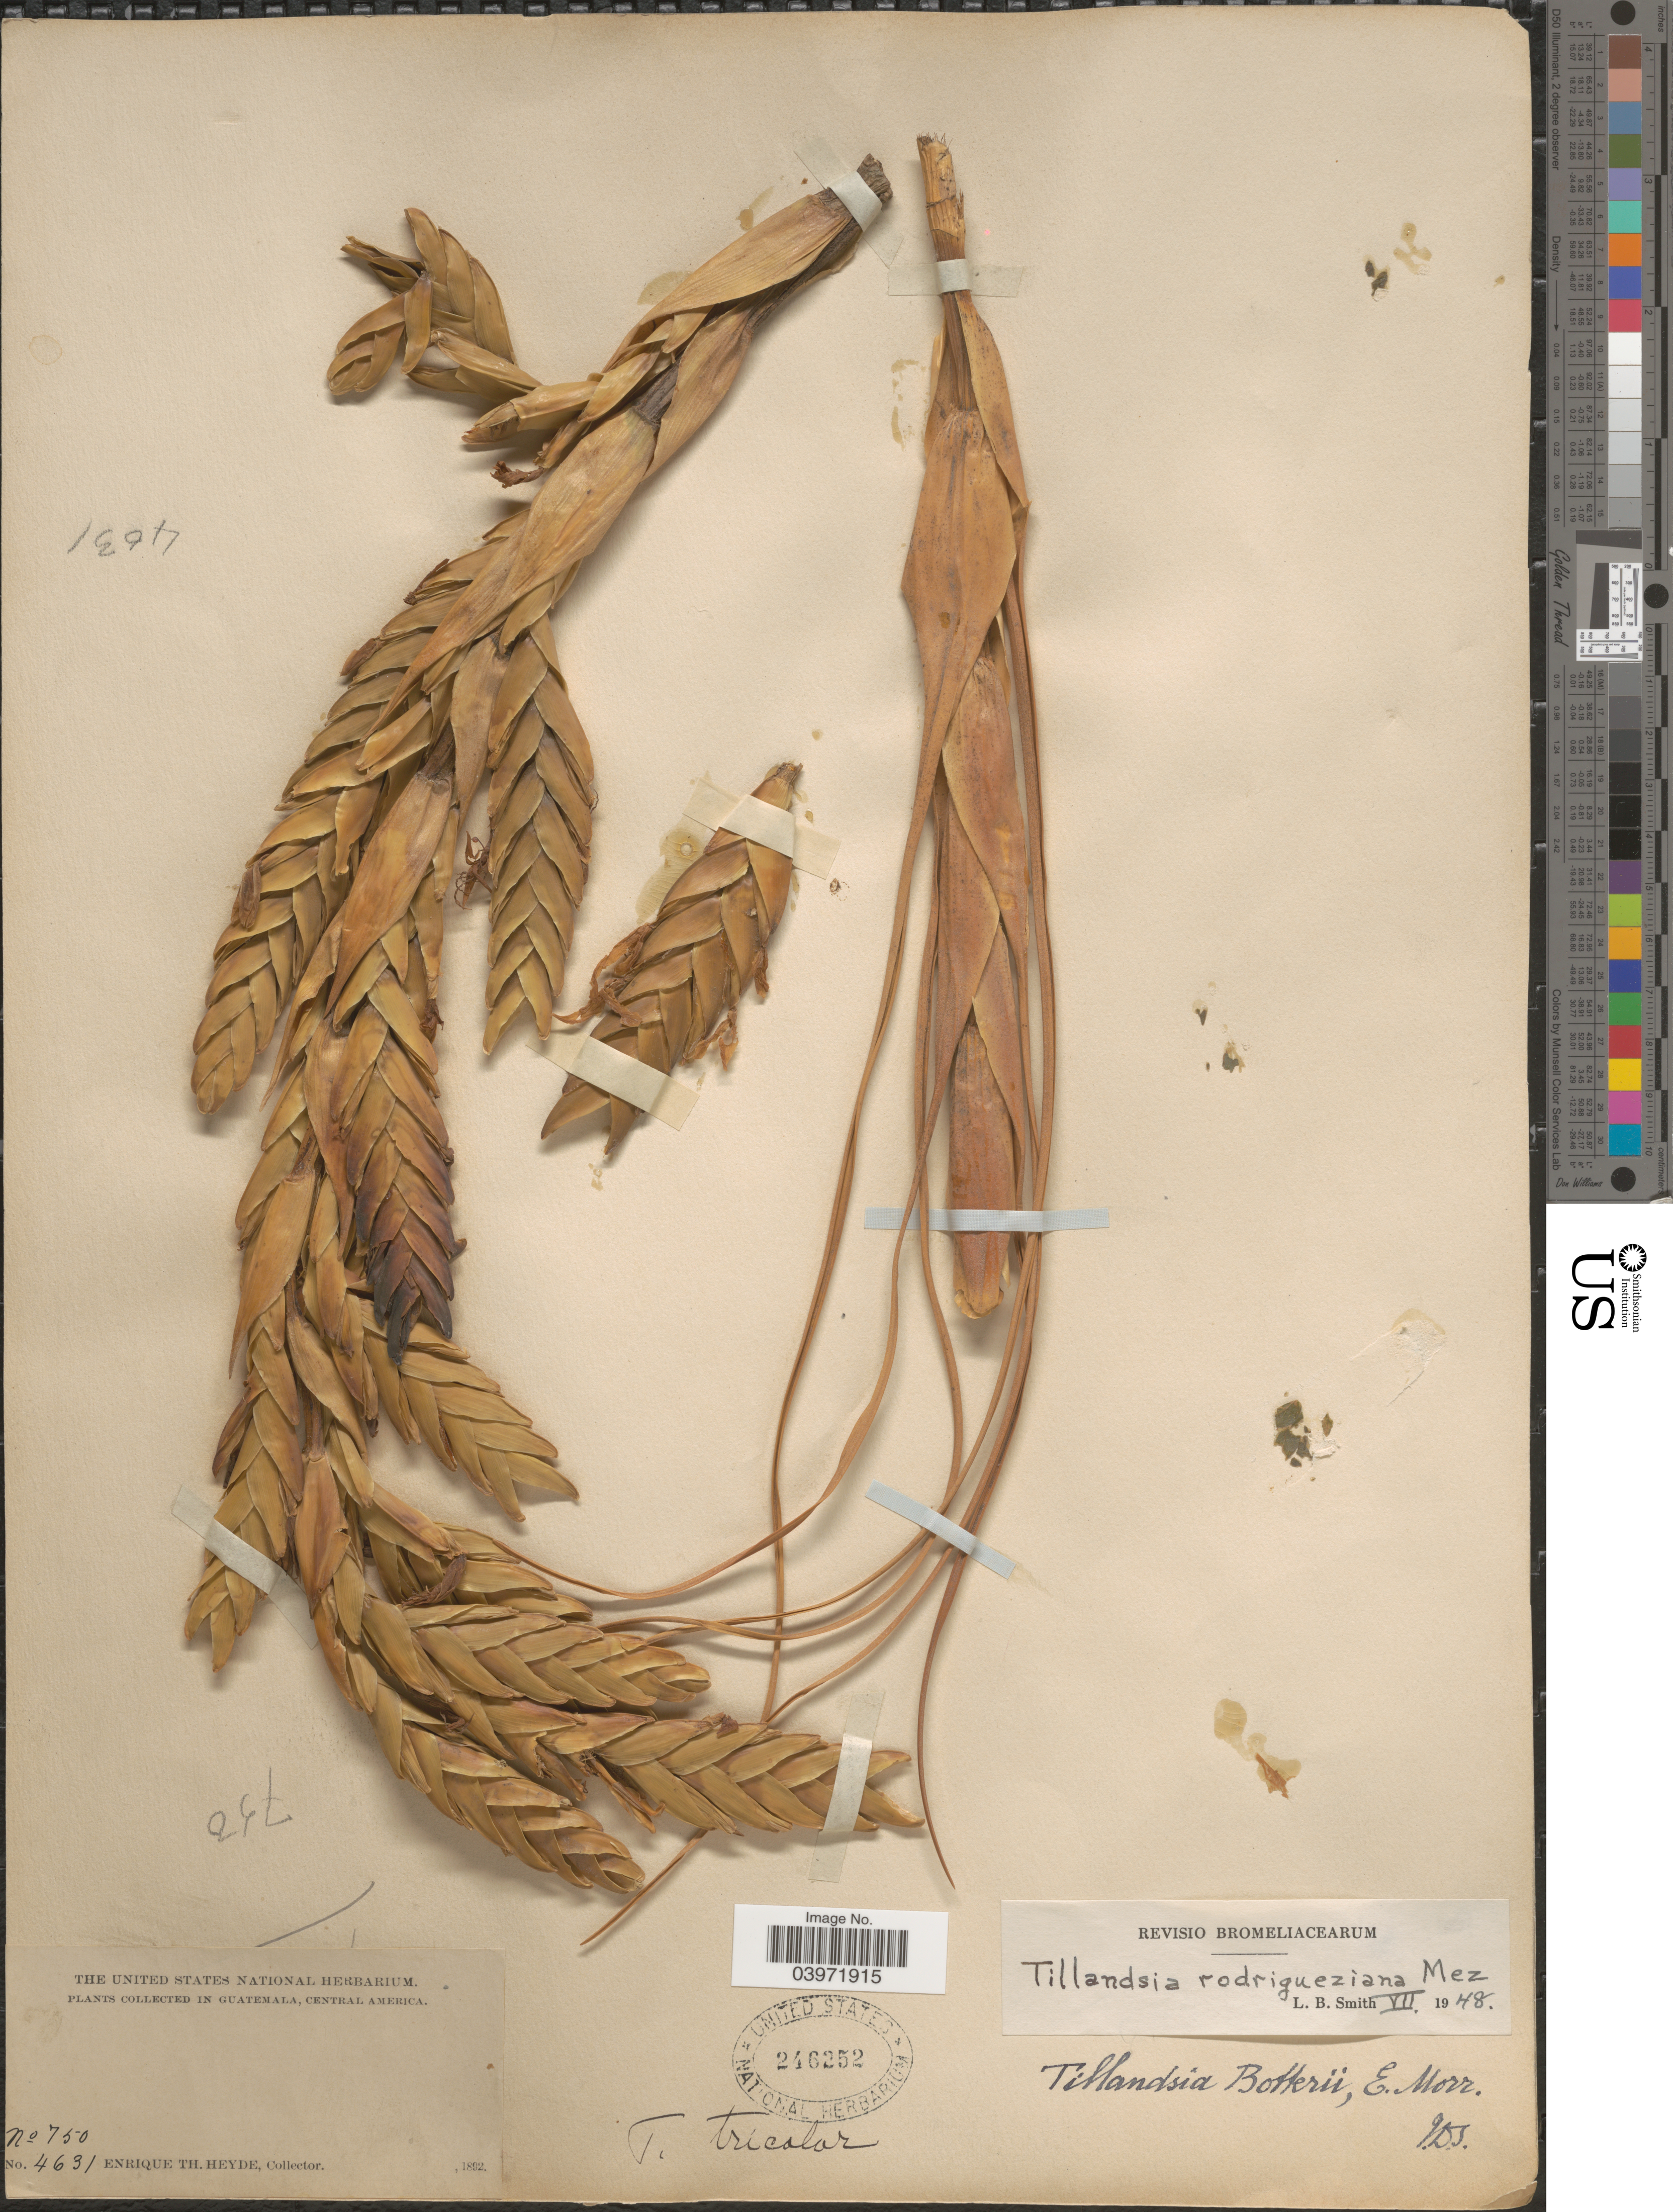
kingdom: Plantae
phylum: Tracheophyta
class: Liliopsida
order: Poales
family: Bromeliaceae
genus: Tillandsia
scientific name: Tillandsia rodrigueziana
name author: Mez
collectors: E. T. Heyde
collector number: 750/4631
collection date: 1892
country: Guatemala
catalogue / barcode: US 246252